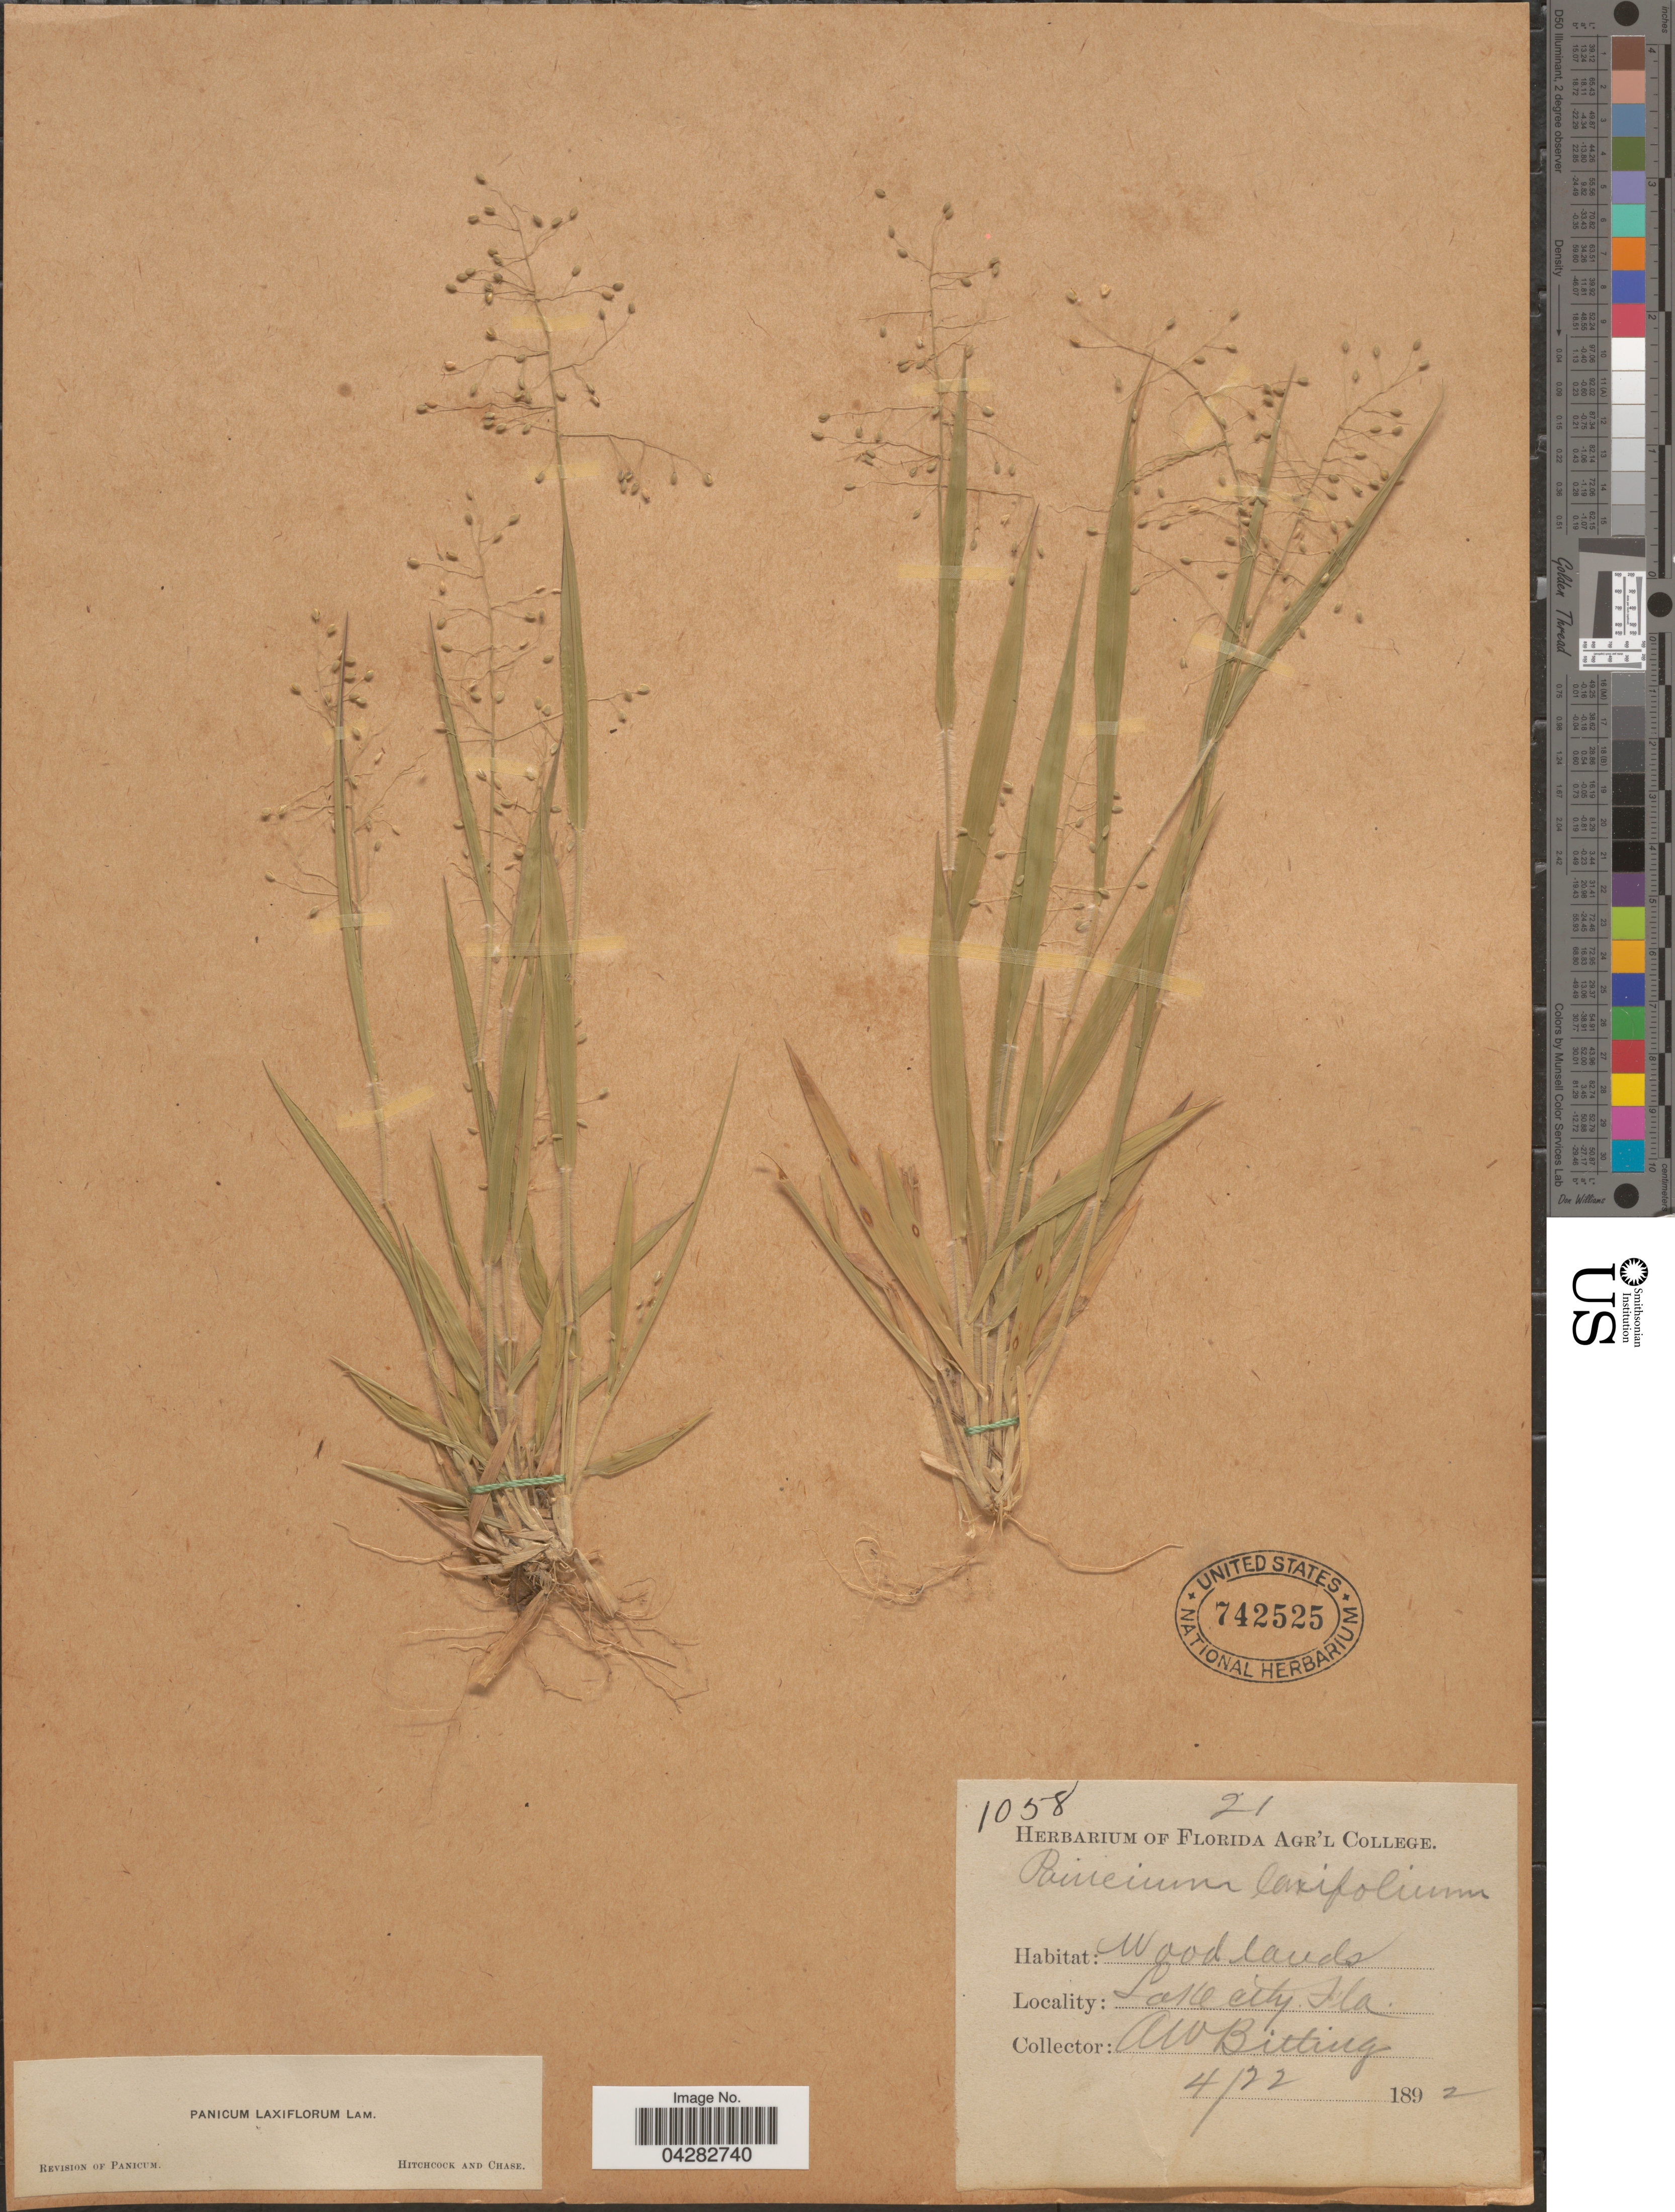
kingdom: Plantae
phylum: Tracheophyta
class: Liliopsida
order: Poales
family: Poaceae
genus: Dichanthelium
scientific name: Dichanthelium laxiflorum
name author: (Lam.) Gould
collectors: A. Bitting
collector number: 1058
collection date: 1892-04-22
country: United States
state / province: Florida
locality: Lake City.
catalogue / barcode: US 742525